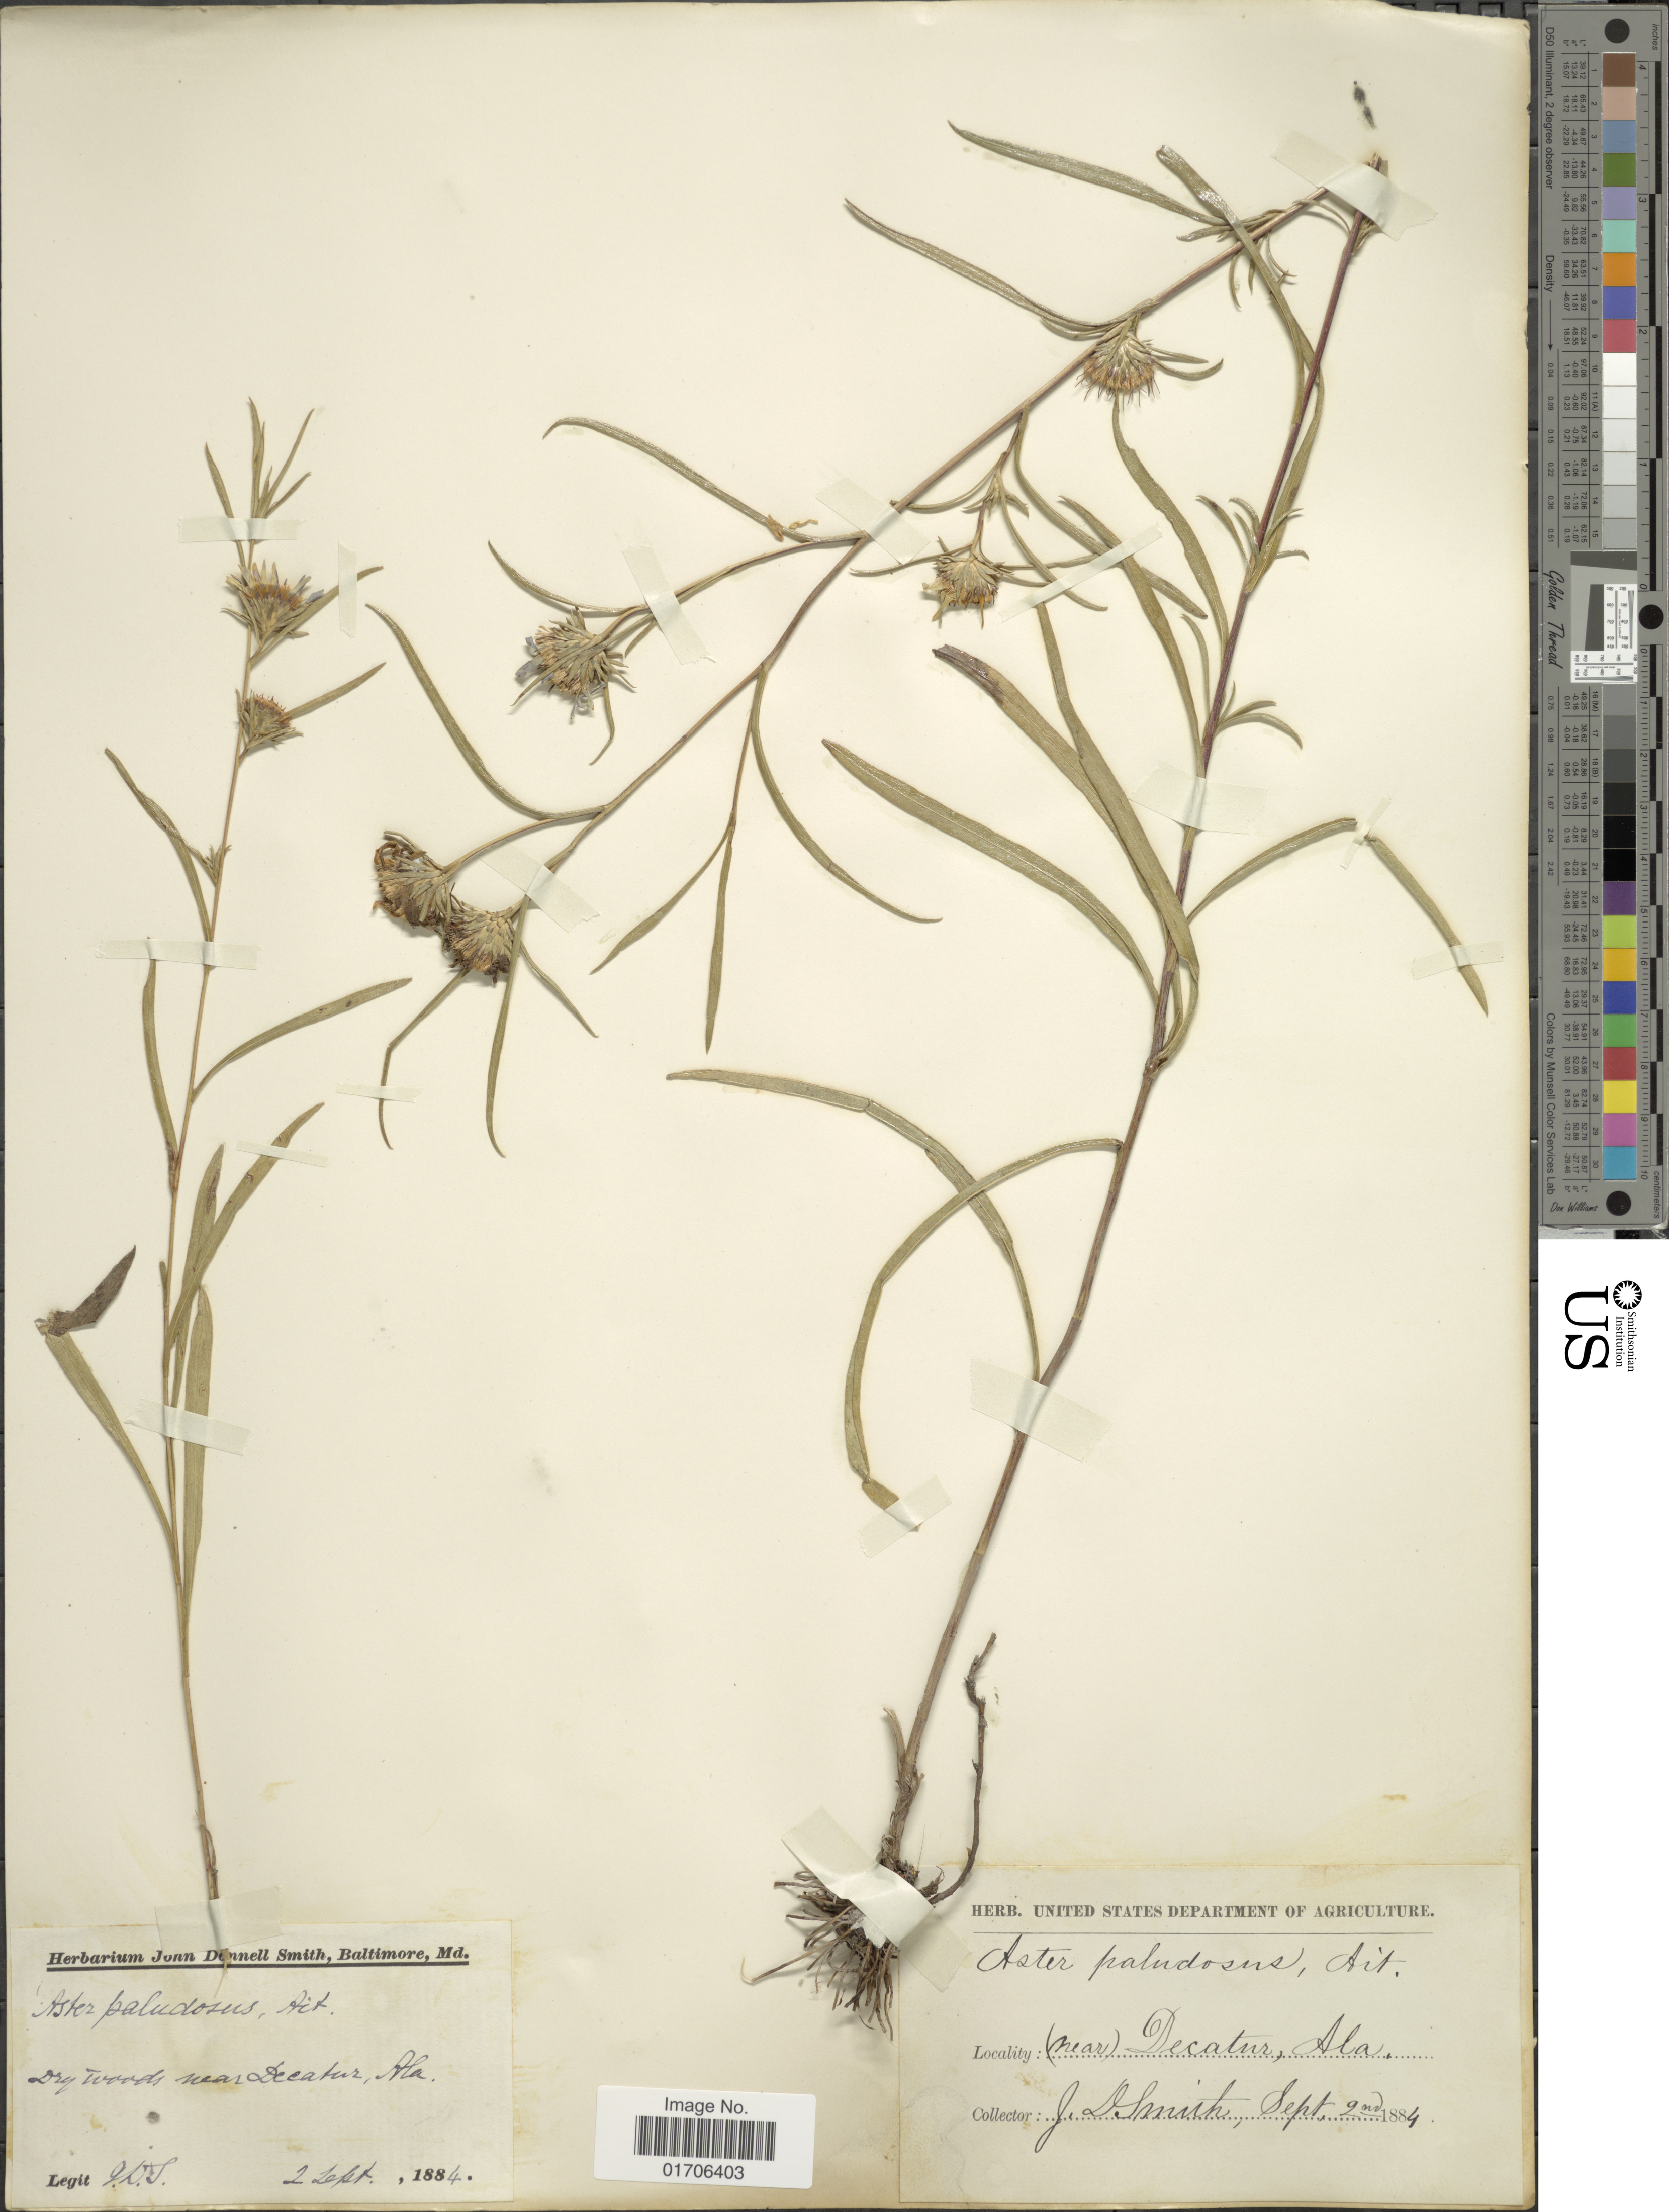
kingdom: Plantae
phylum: Tracheophyta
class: Magnoliopsida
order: Asterales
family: Asteraceae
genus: Eurybia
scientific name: Eurybia hemispherica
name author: G.L. Nesom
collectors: J. Donnell Smith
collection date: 1884-09-02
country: United States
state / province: Alabama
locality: Dry woods near Decatur, Ala.